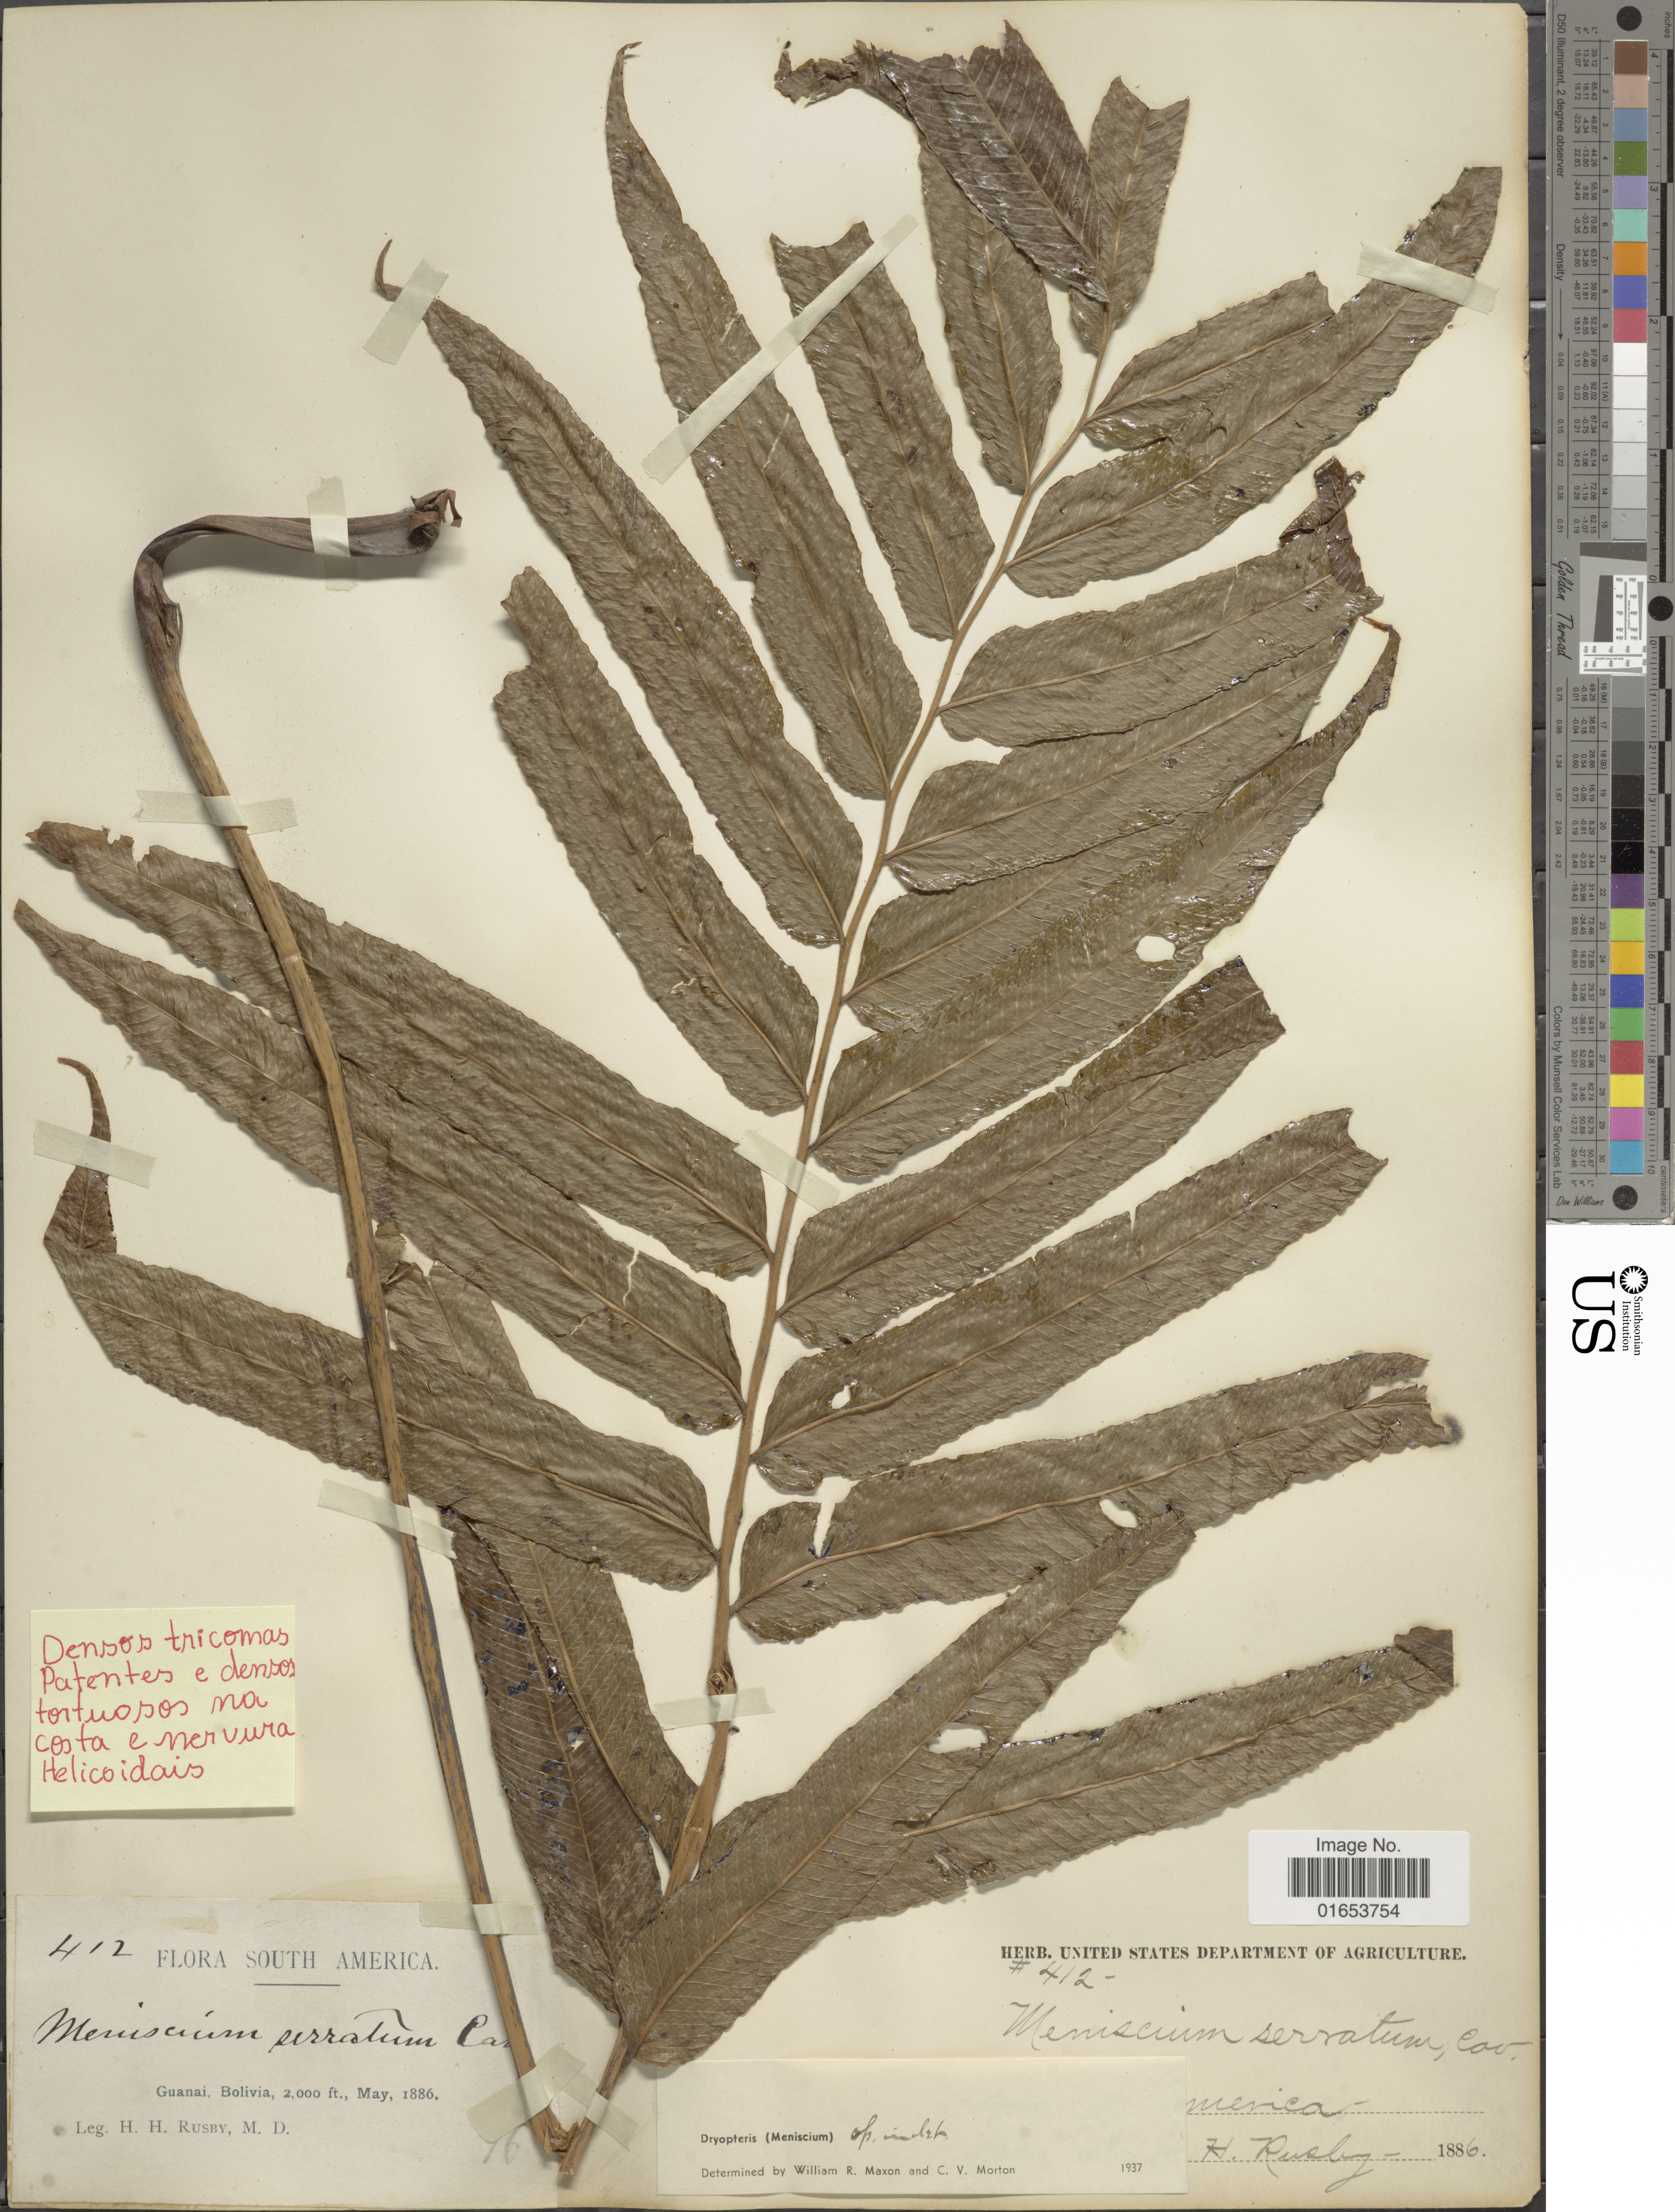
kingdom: Plantae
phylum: Tracheophyta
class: Polypodiopsida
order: Polypodiales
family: Thelypteridaceae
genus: Meniscium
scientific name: Meniscium sp.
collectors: H. H. Rusby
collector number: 412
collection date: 1886-05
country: Bolivia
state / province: La Páz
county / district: Larecaja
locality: Guanay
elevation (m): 610